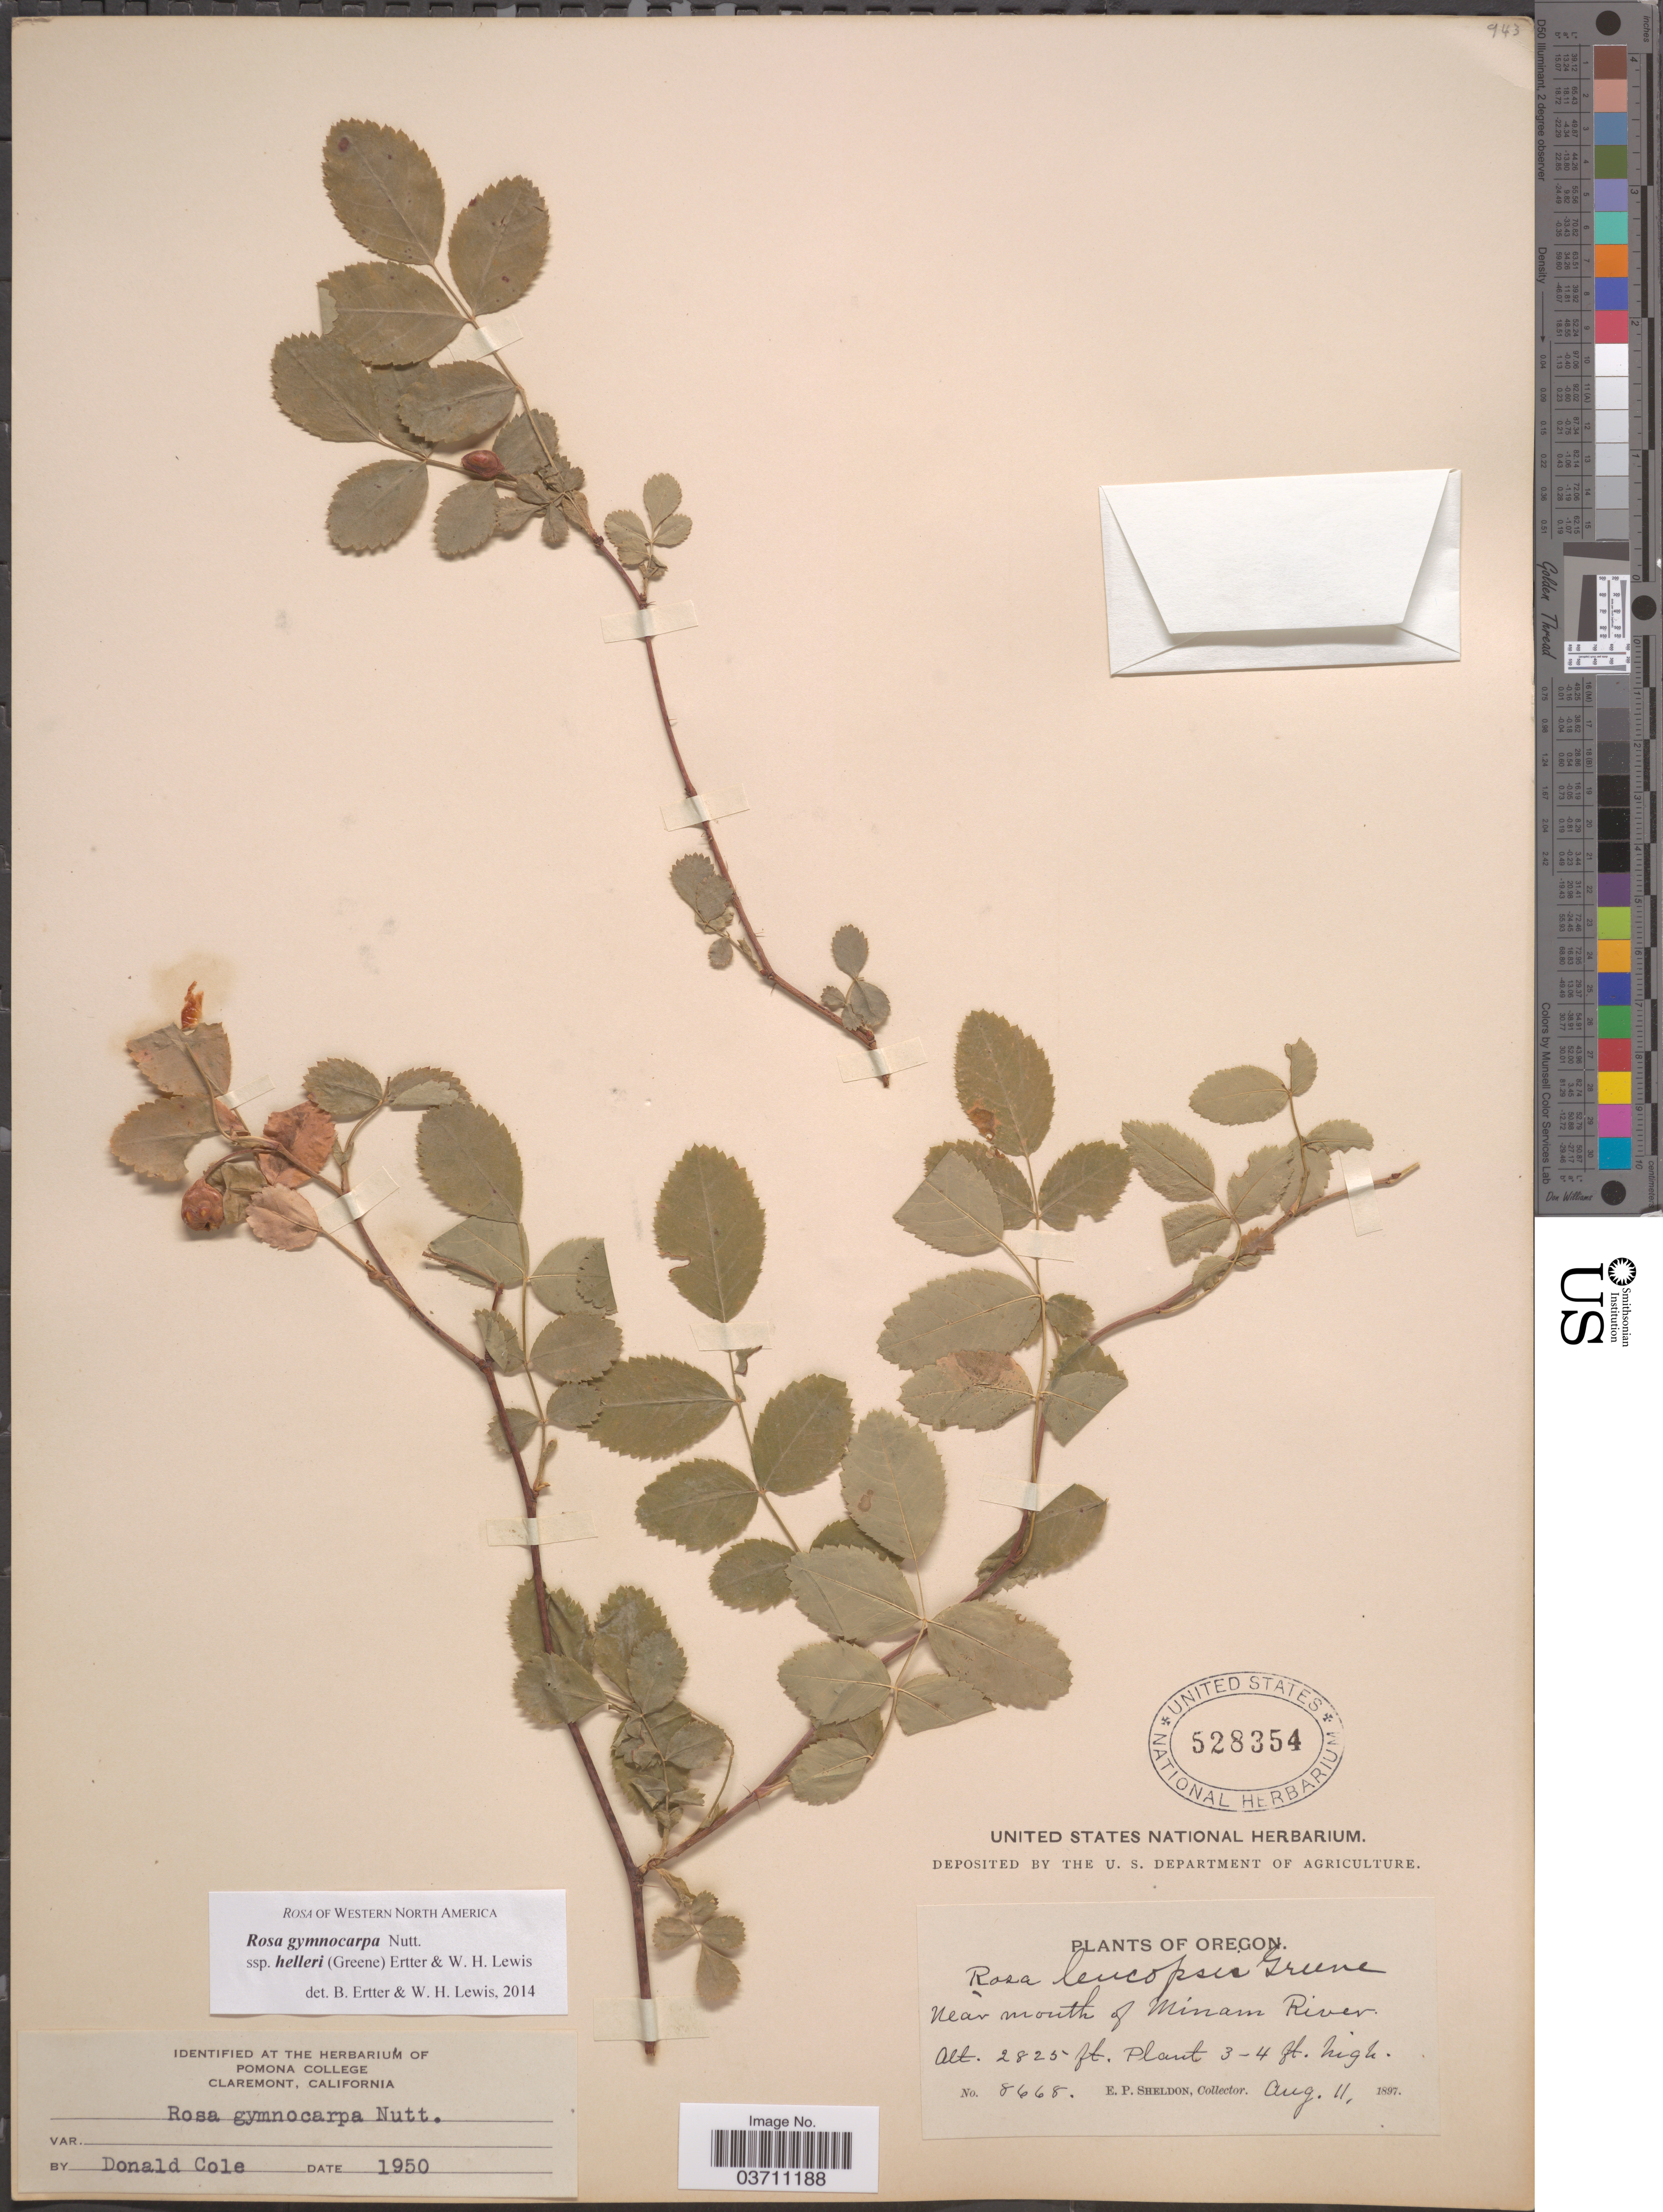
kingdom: Plantae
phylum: Tracheophyta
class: Magnoliopsida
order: Rosales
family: Rosaceae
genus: Rosa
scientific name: Rosa gymnocarpa subsp. helleri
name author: (Greene) Ertter & W.H. Lewis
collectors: E. P. Sheldon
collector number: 8668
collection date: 1897-08-11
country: United States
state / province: Oregon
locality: Near mouth of Minam River.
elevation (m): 861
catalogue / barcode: US 528354